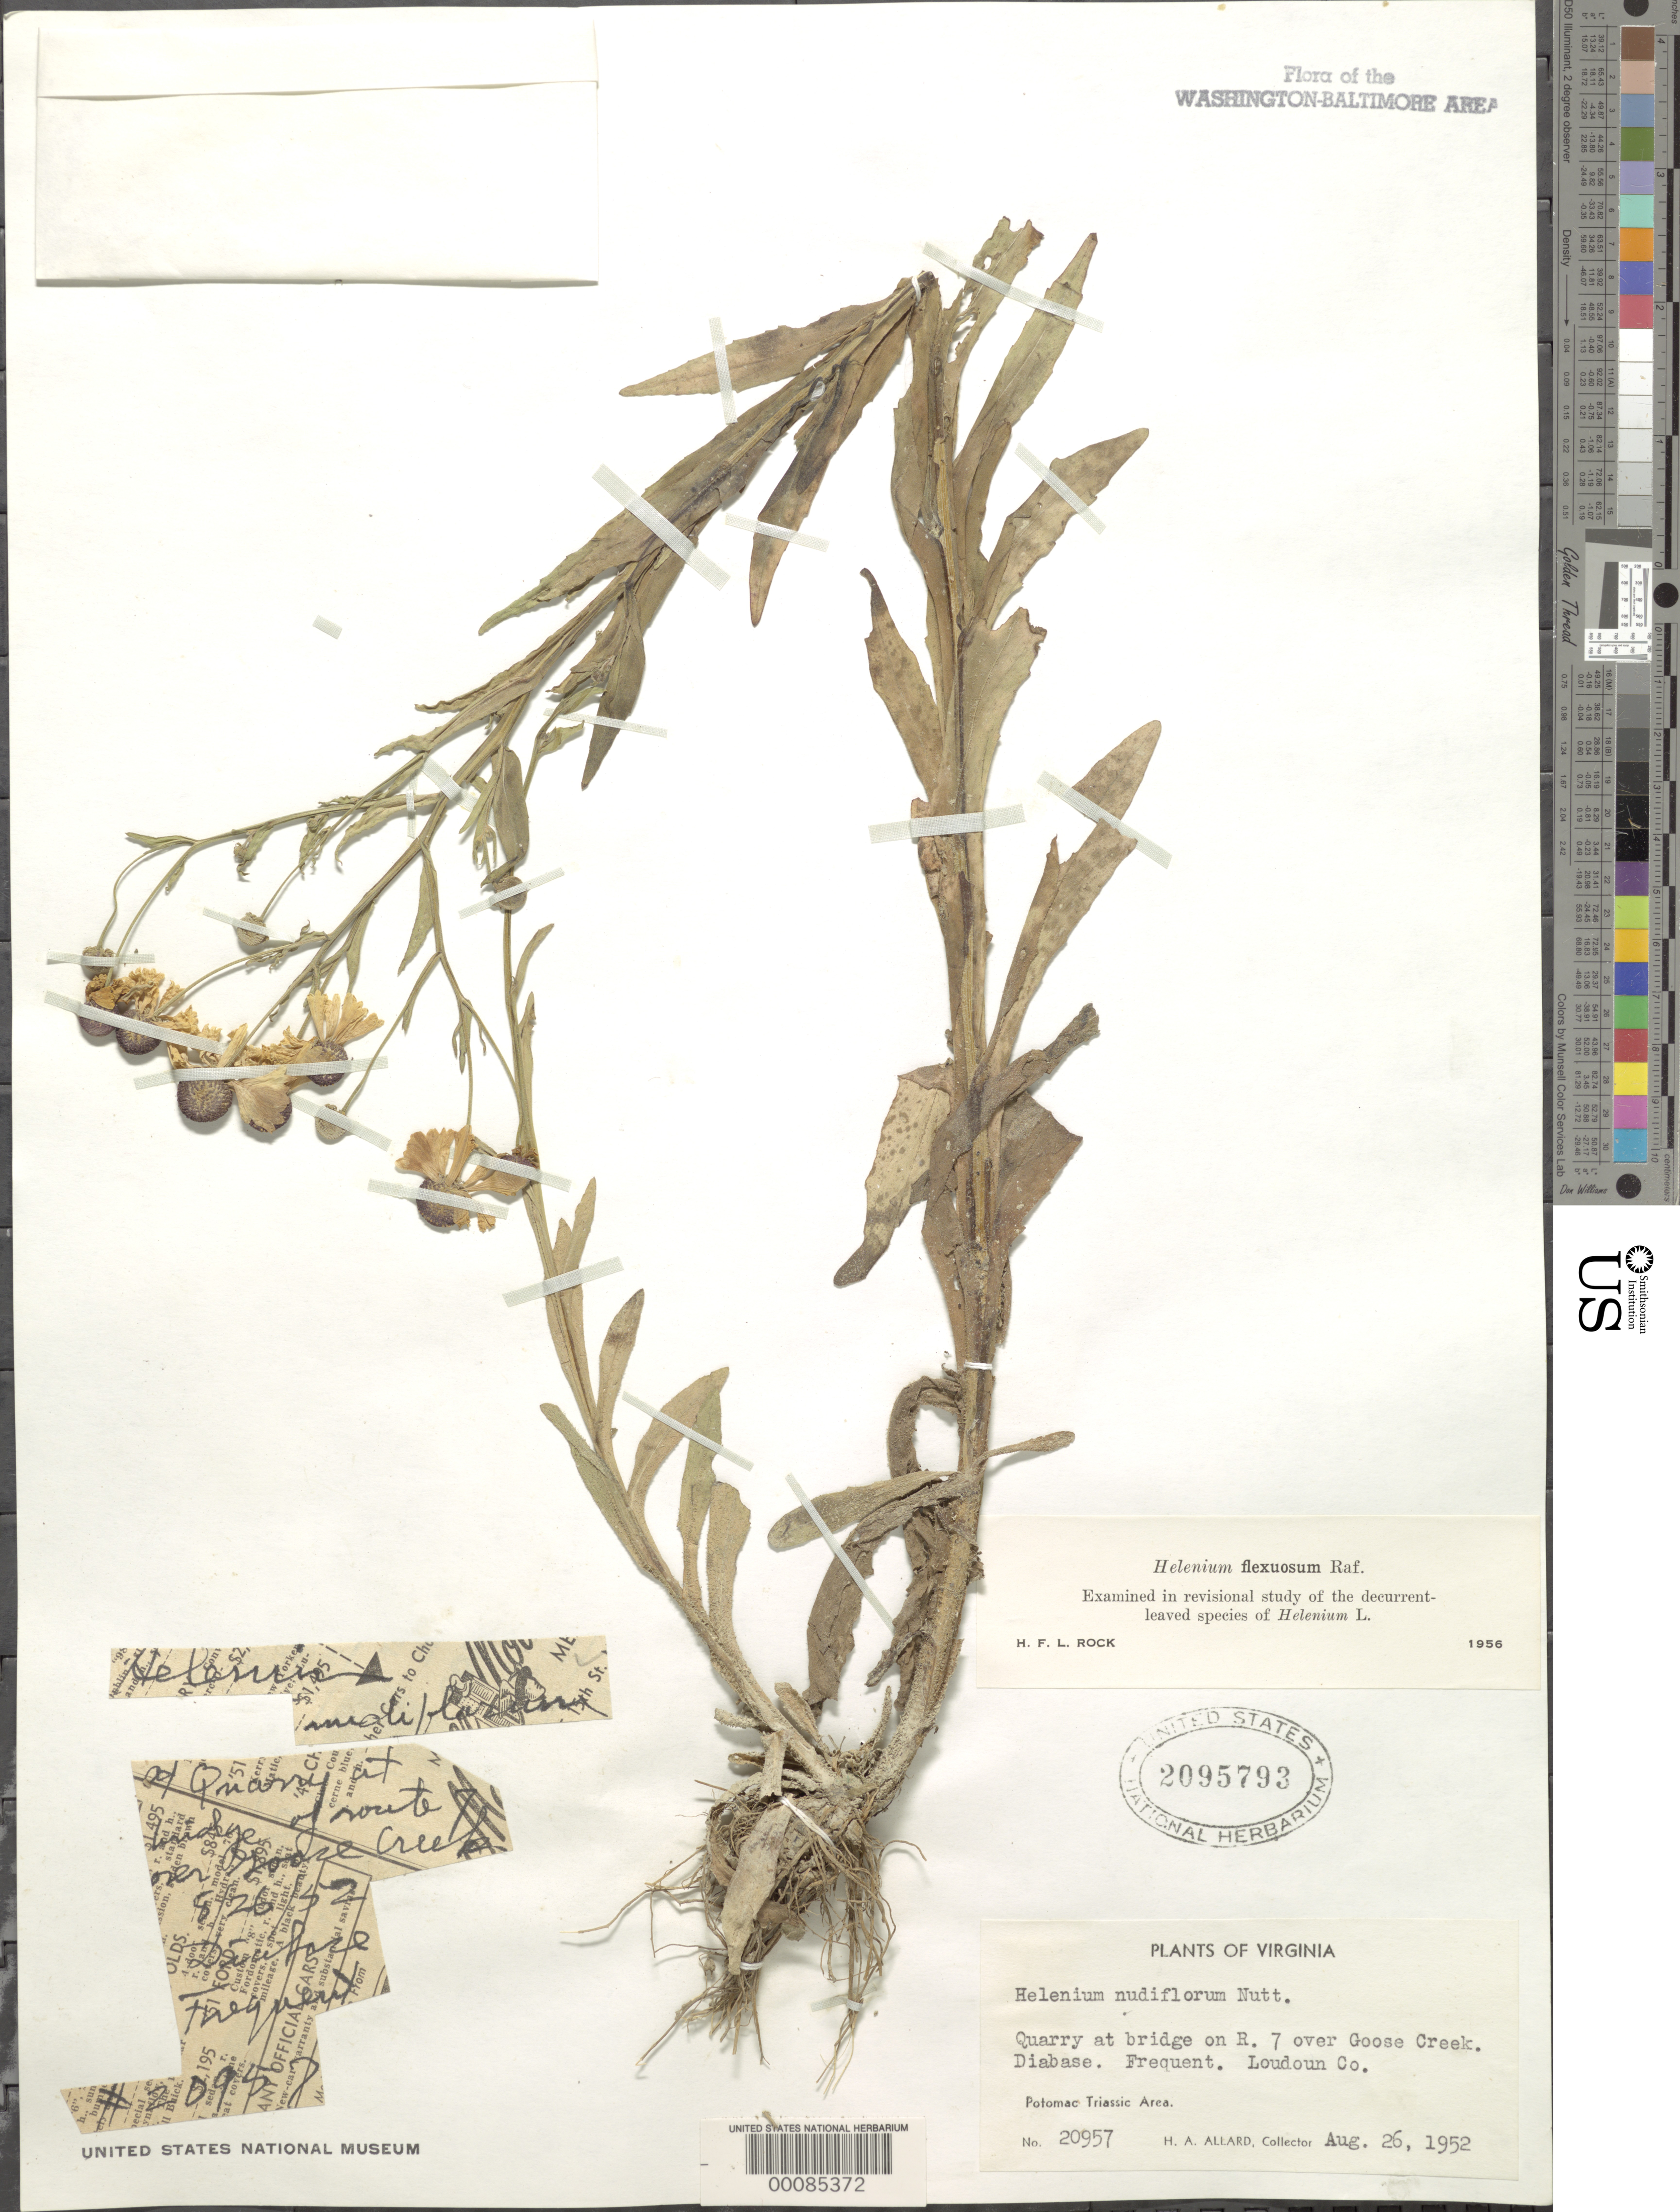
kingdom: Plantae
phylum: Tracheophyta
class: Magnoliopsida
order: Asterales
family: Asteraceae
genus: Helenium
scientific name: Helenium flexuosum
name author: Raf.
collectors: H. A. Allard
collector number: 20957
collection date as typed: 26 Aug 1952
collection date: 1952-08-26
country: United States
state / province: Virginia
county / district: Loudoun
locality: Quarry near Bridge over Goose Creek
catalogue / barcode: US 2095793